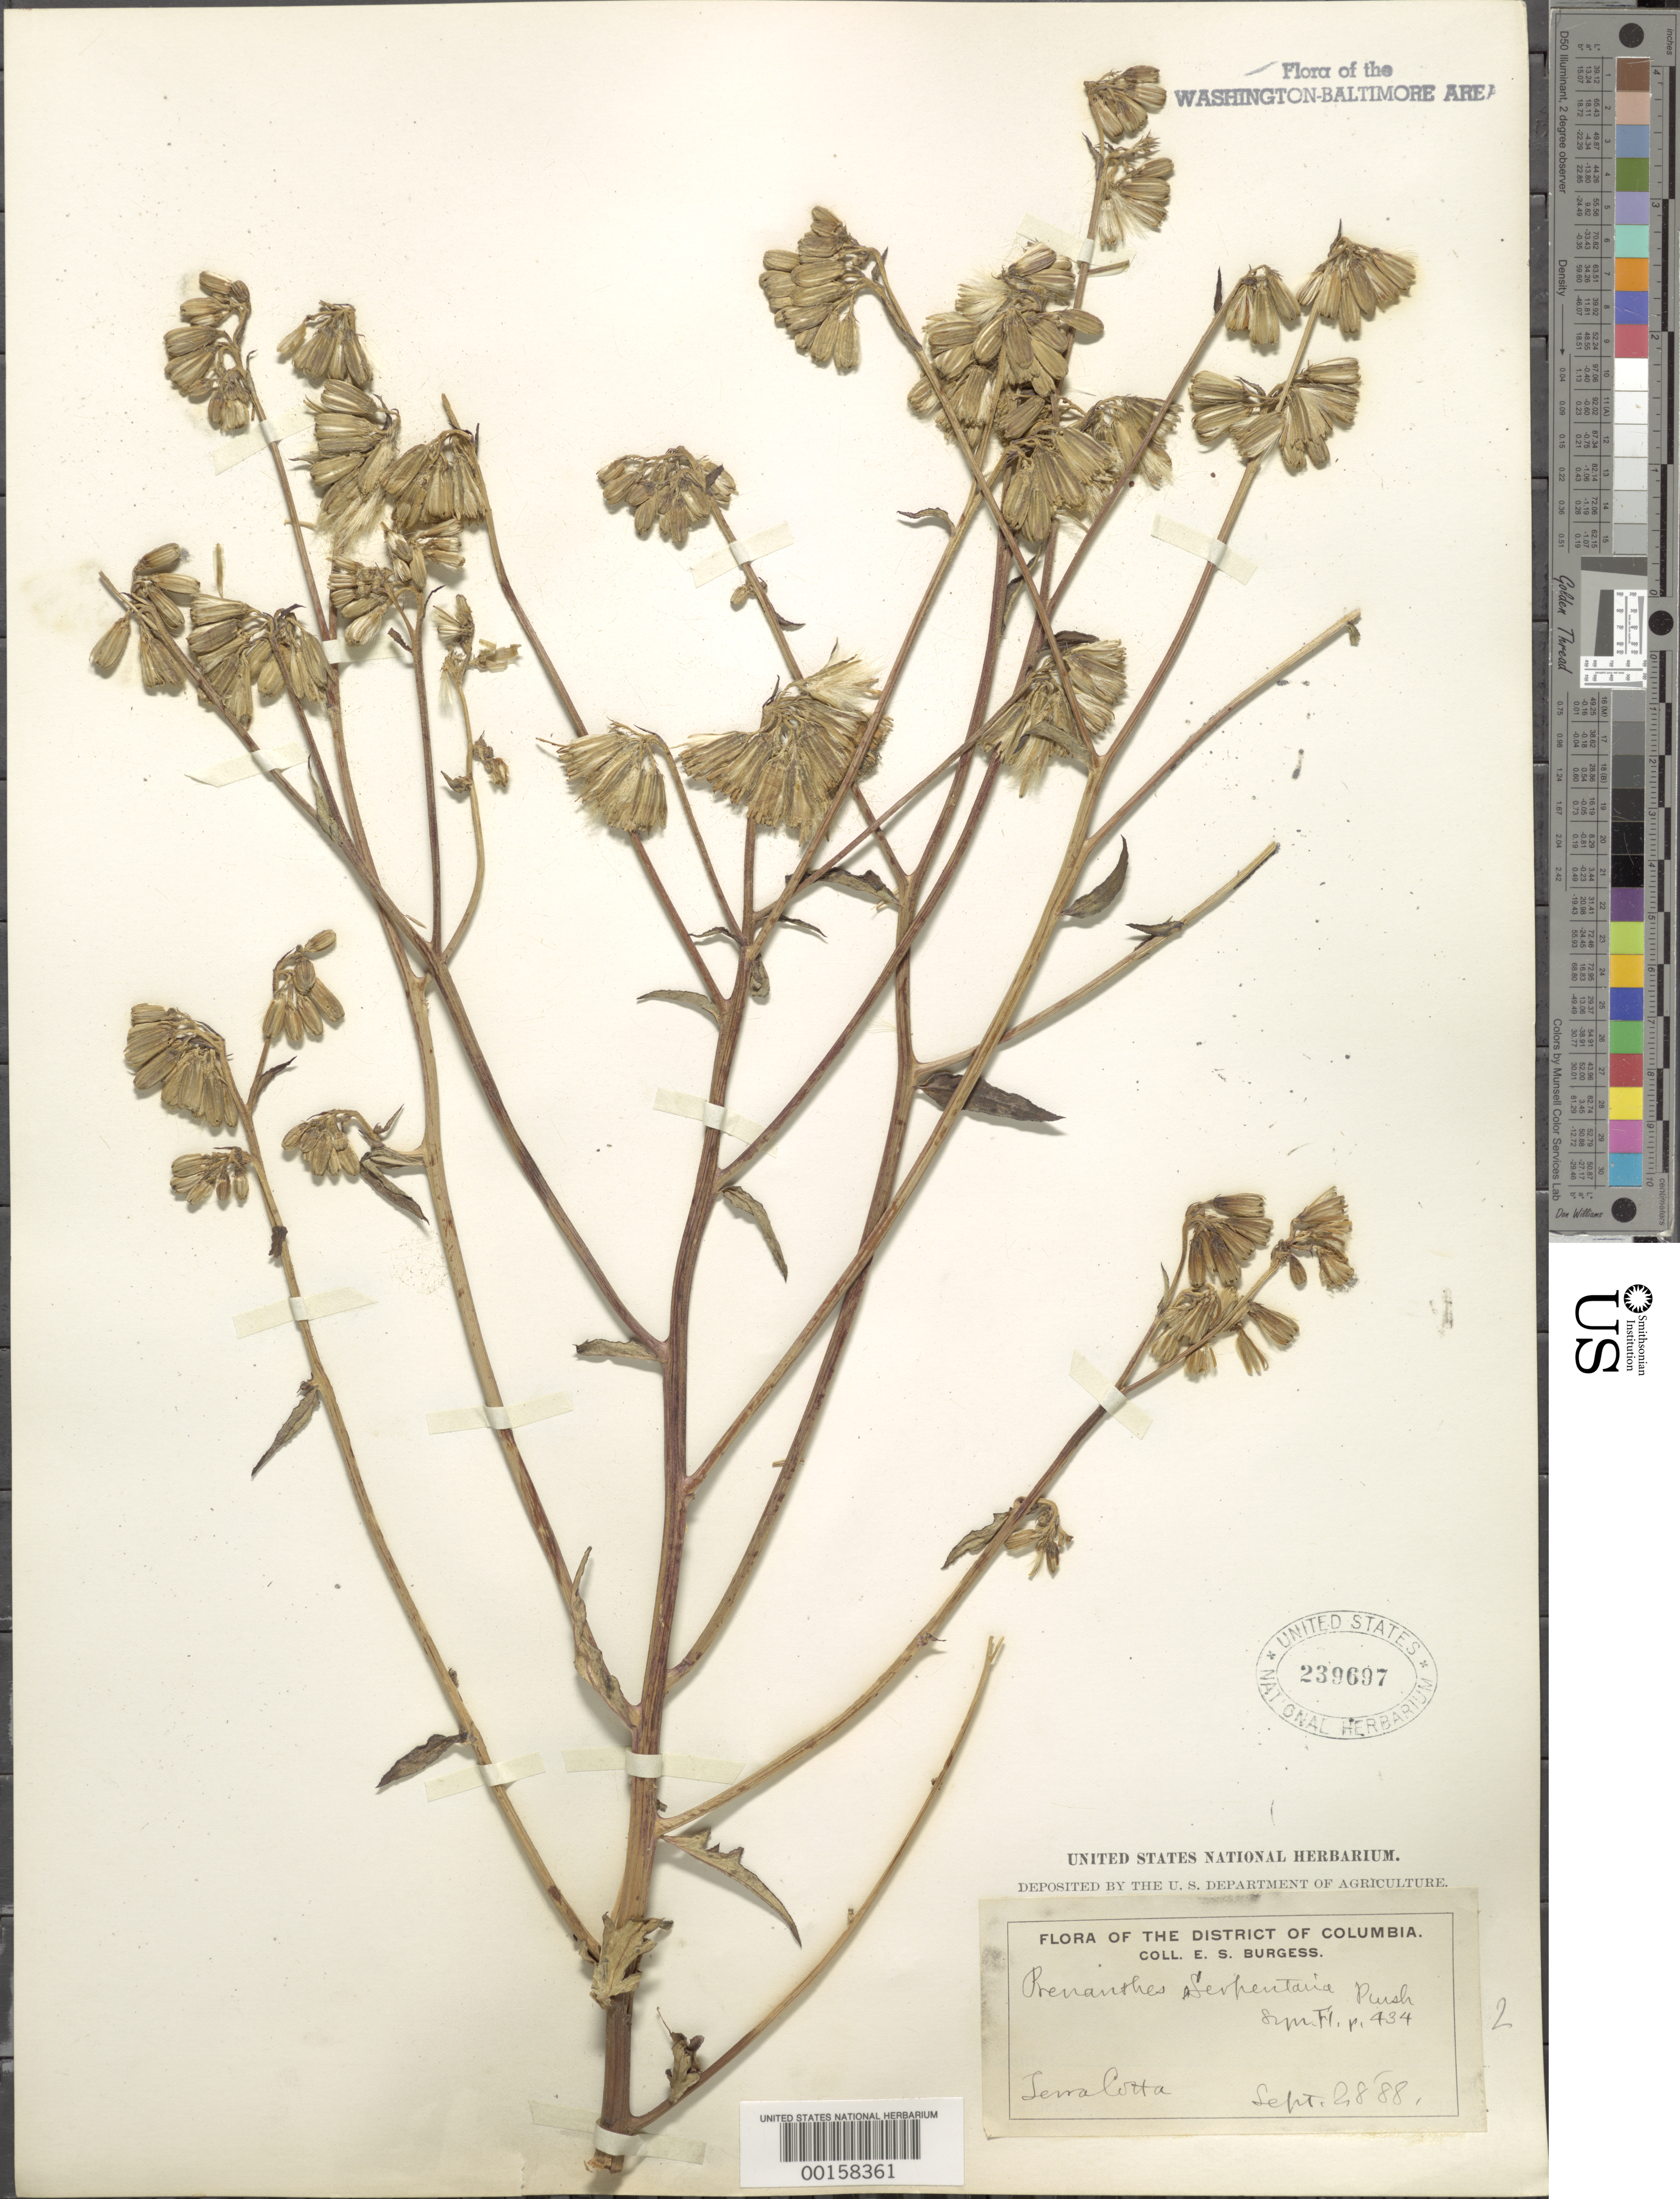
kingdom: Plantae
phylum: Tracheophyta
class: Magnoliopsida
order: Asterales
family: Asteraceae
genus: Nabalus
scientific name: Nabalus serpentarius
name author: (Pursh) Hook.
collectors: E. Burgess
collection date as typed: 28 Sep 1888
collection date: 1888-09-28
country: United States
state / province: District of Columbia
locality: Terra Cotta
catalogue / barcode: US 239697